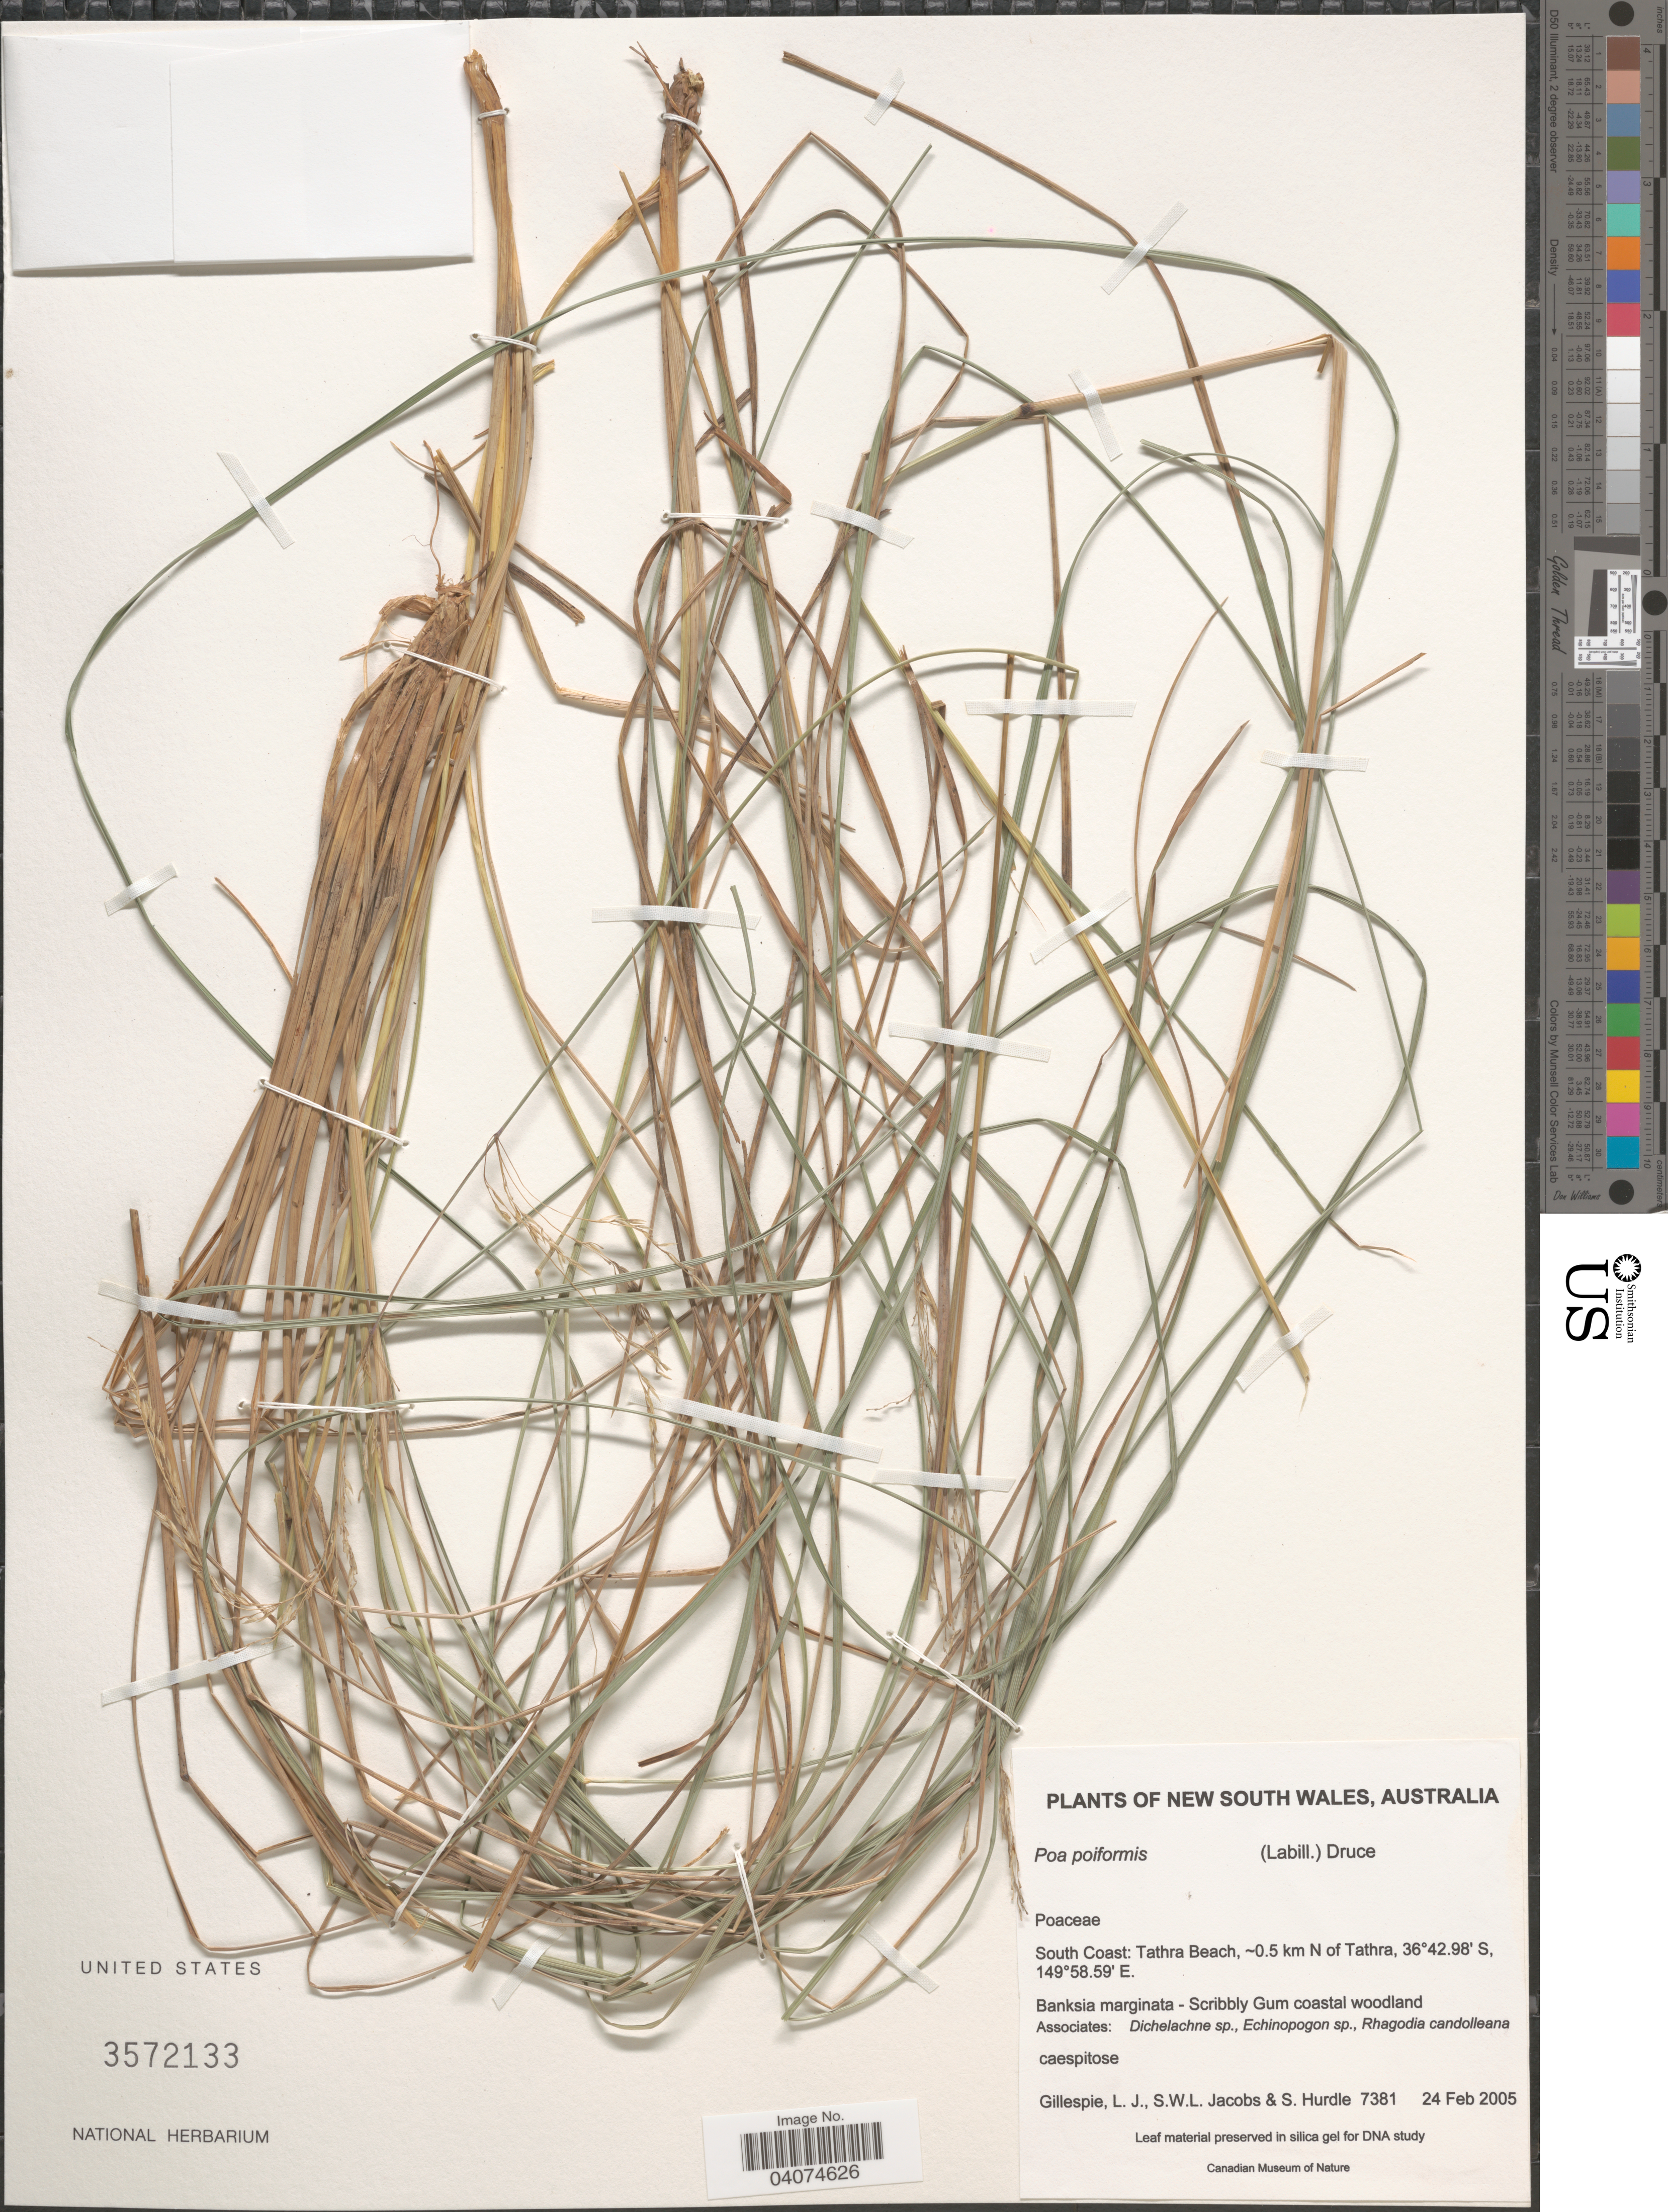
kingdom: Plantae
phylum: Tracheophyta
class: Liliopsida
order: Poales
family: Poaceae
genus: Poa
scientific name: Poa poiformis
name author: (Labill.) Druce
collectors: L. Gillespie, S. W. L. Jacobs & S. Hurdle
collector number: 7381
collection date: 2005-02-24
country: Australia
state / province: New South Wales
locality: South Coast: Tathra Beach, ~0.5 km N of Tathra.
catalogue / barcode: US 3572133